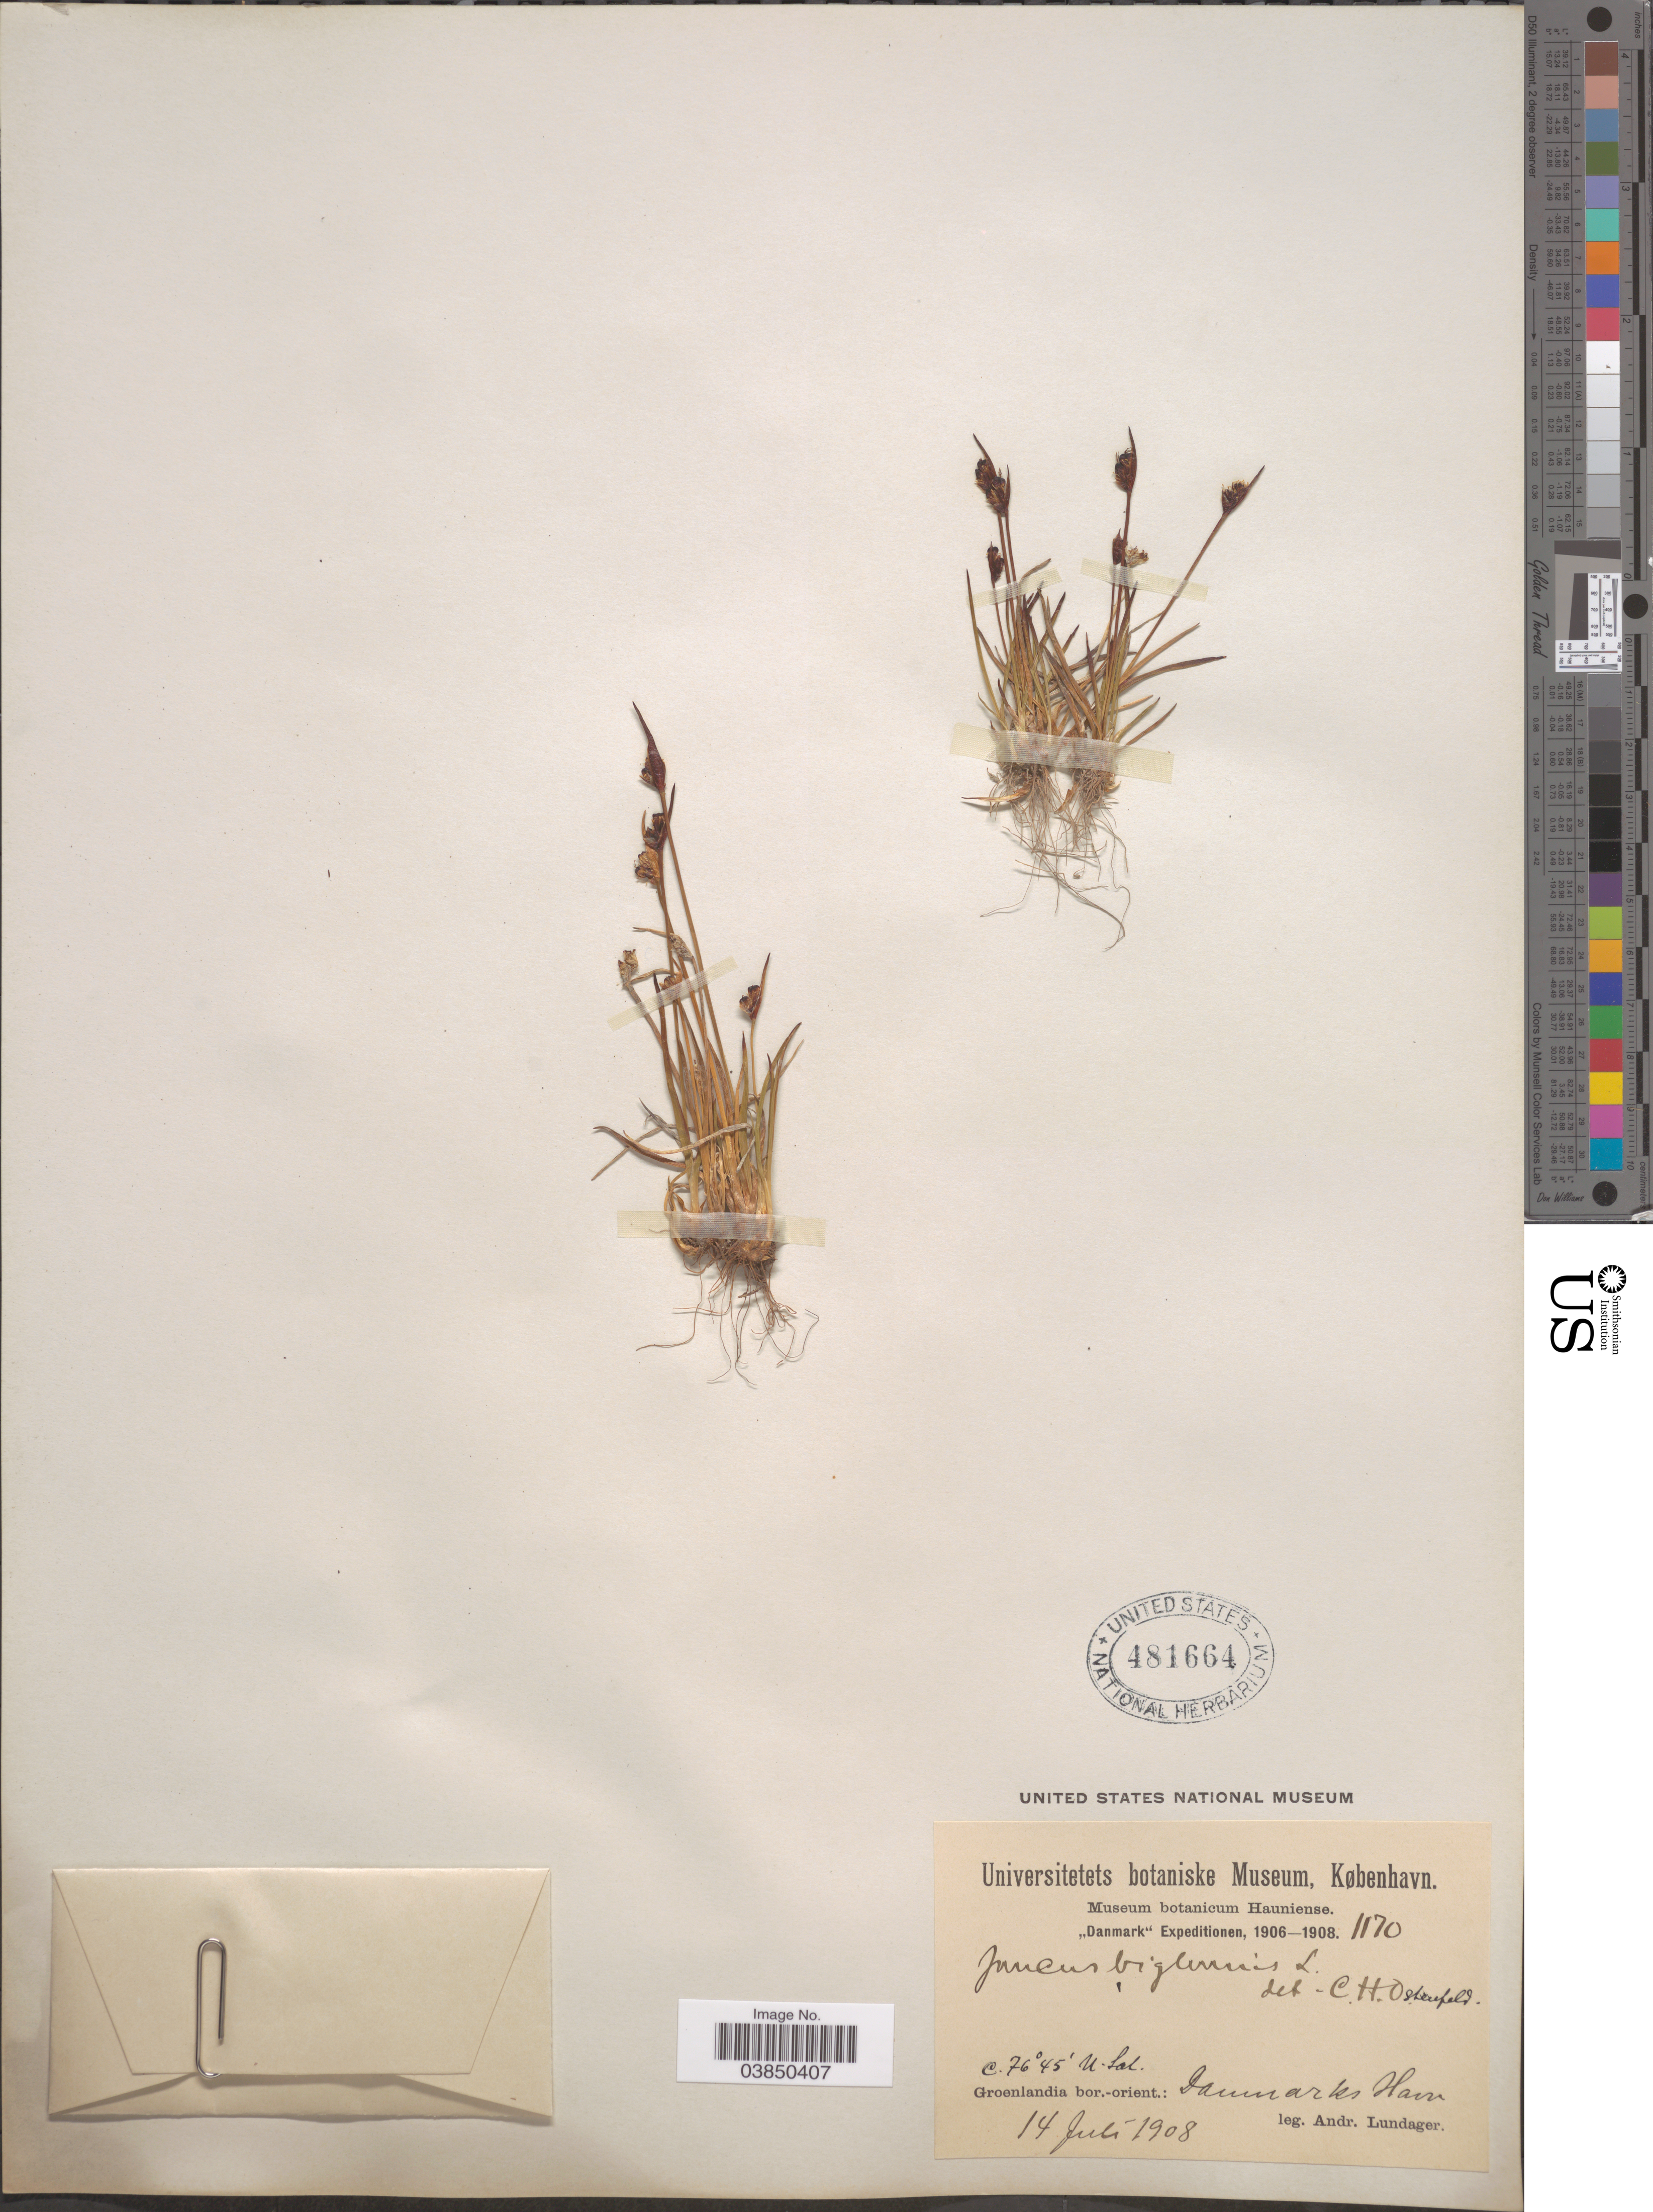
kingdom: Plantae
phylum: Tracheophyta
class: Liliopsida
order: Poales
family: Juncaceae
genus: Juncus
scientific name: Juncus biglumis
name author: L.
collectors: A. Lundager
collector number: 1170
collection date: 1908-07-14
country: Greenland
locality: Groenlandia bor.-orient: Danmarks Havn.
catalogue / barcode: US 481664